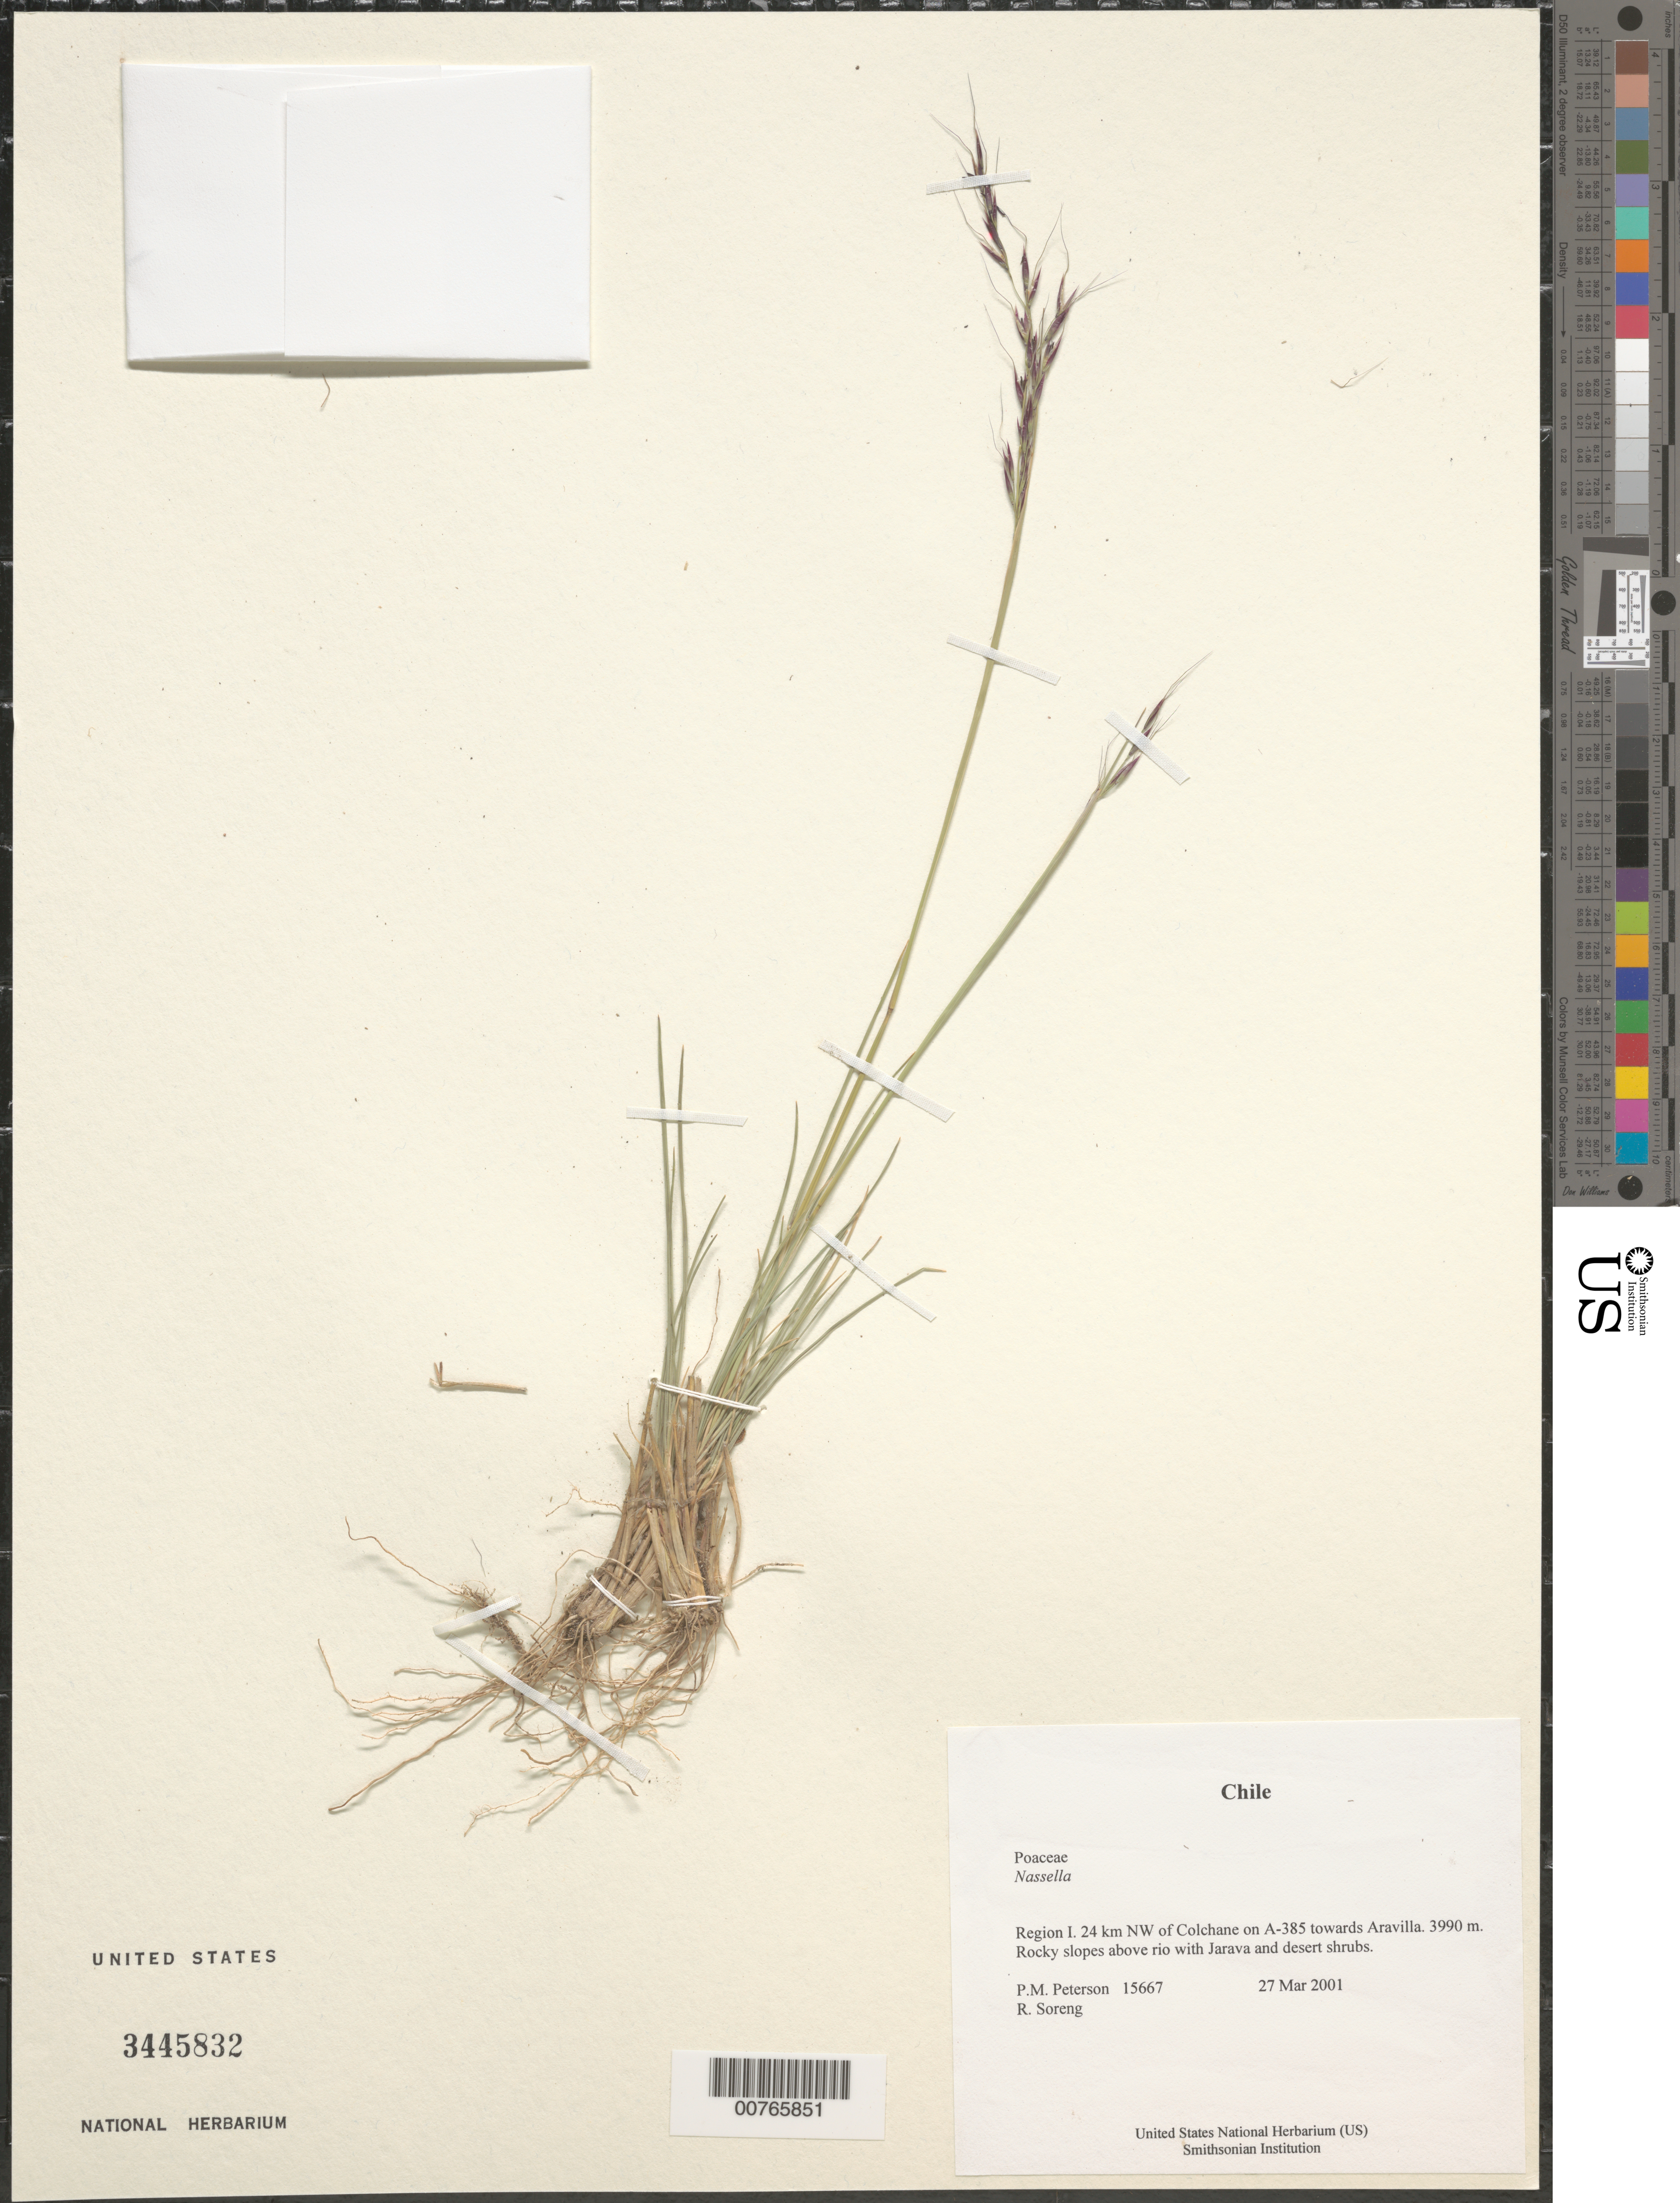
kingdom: Plantae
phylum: Tracheophyta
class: Liliopsida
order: Poales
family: Poaceae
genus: Nassella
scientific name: Nassella rupestris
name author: (Phil.) A.M. Torres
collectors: P. M. Peterson & R. J. Soreng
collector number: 15667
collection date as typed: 27 Mar 2001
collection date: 2001-03-27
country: Chile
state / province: Tarapacá (I)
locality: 24 km NW of Colchane on A-385 towards Aravilla.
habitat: Rocky slopes above rio with Jarava and desert shrubs.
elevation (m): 3990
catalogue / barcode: US 3445832